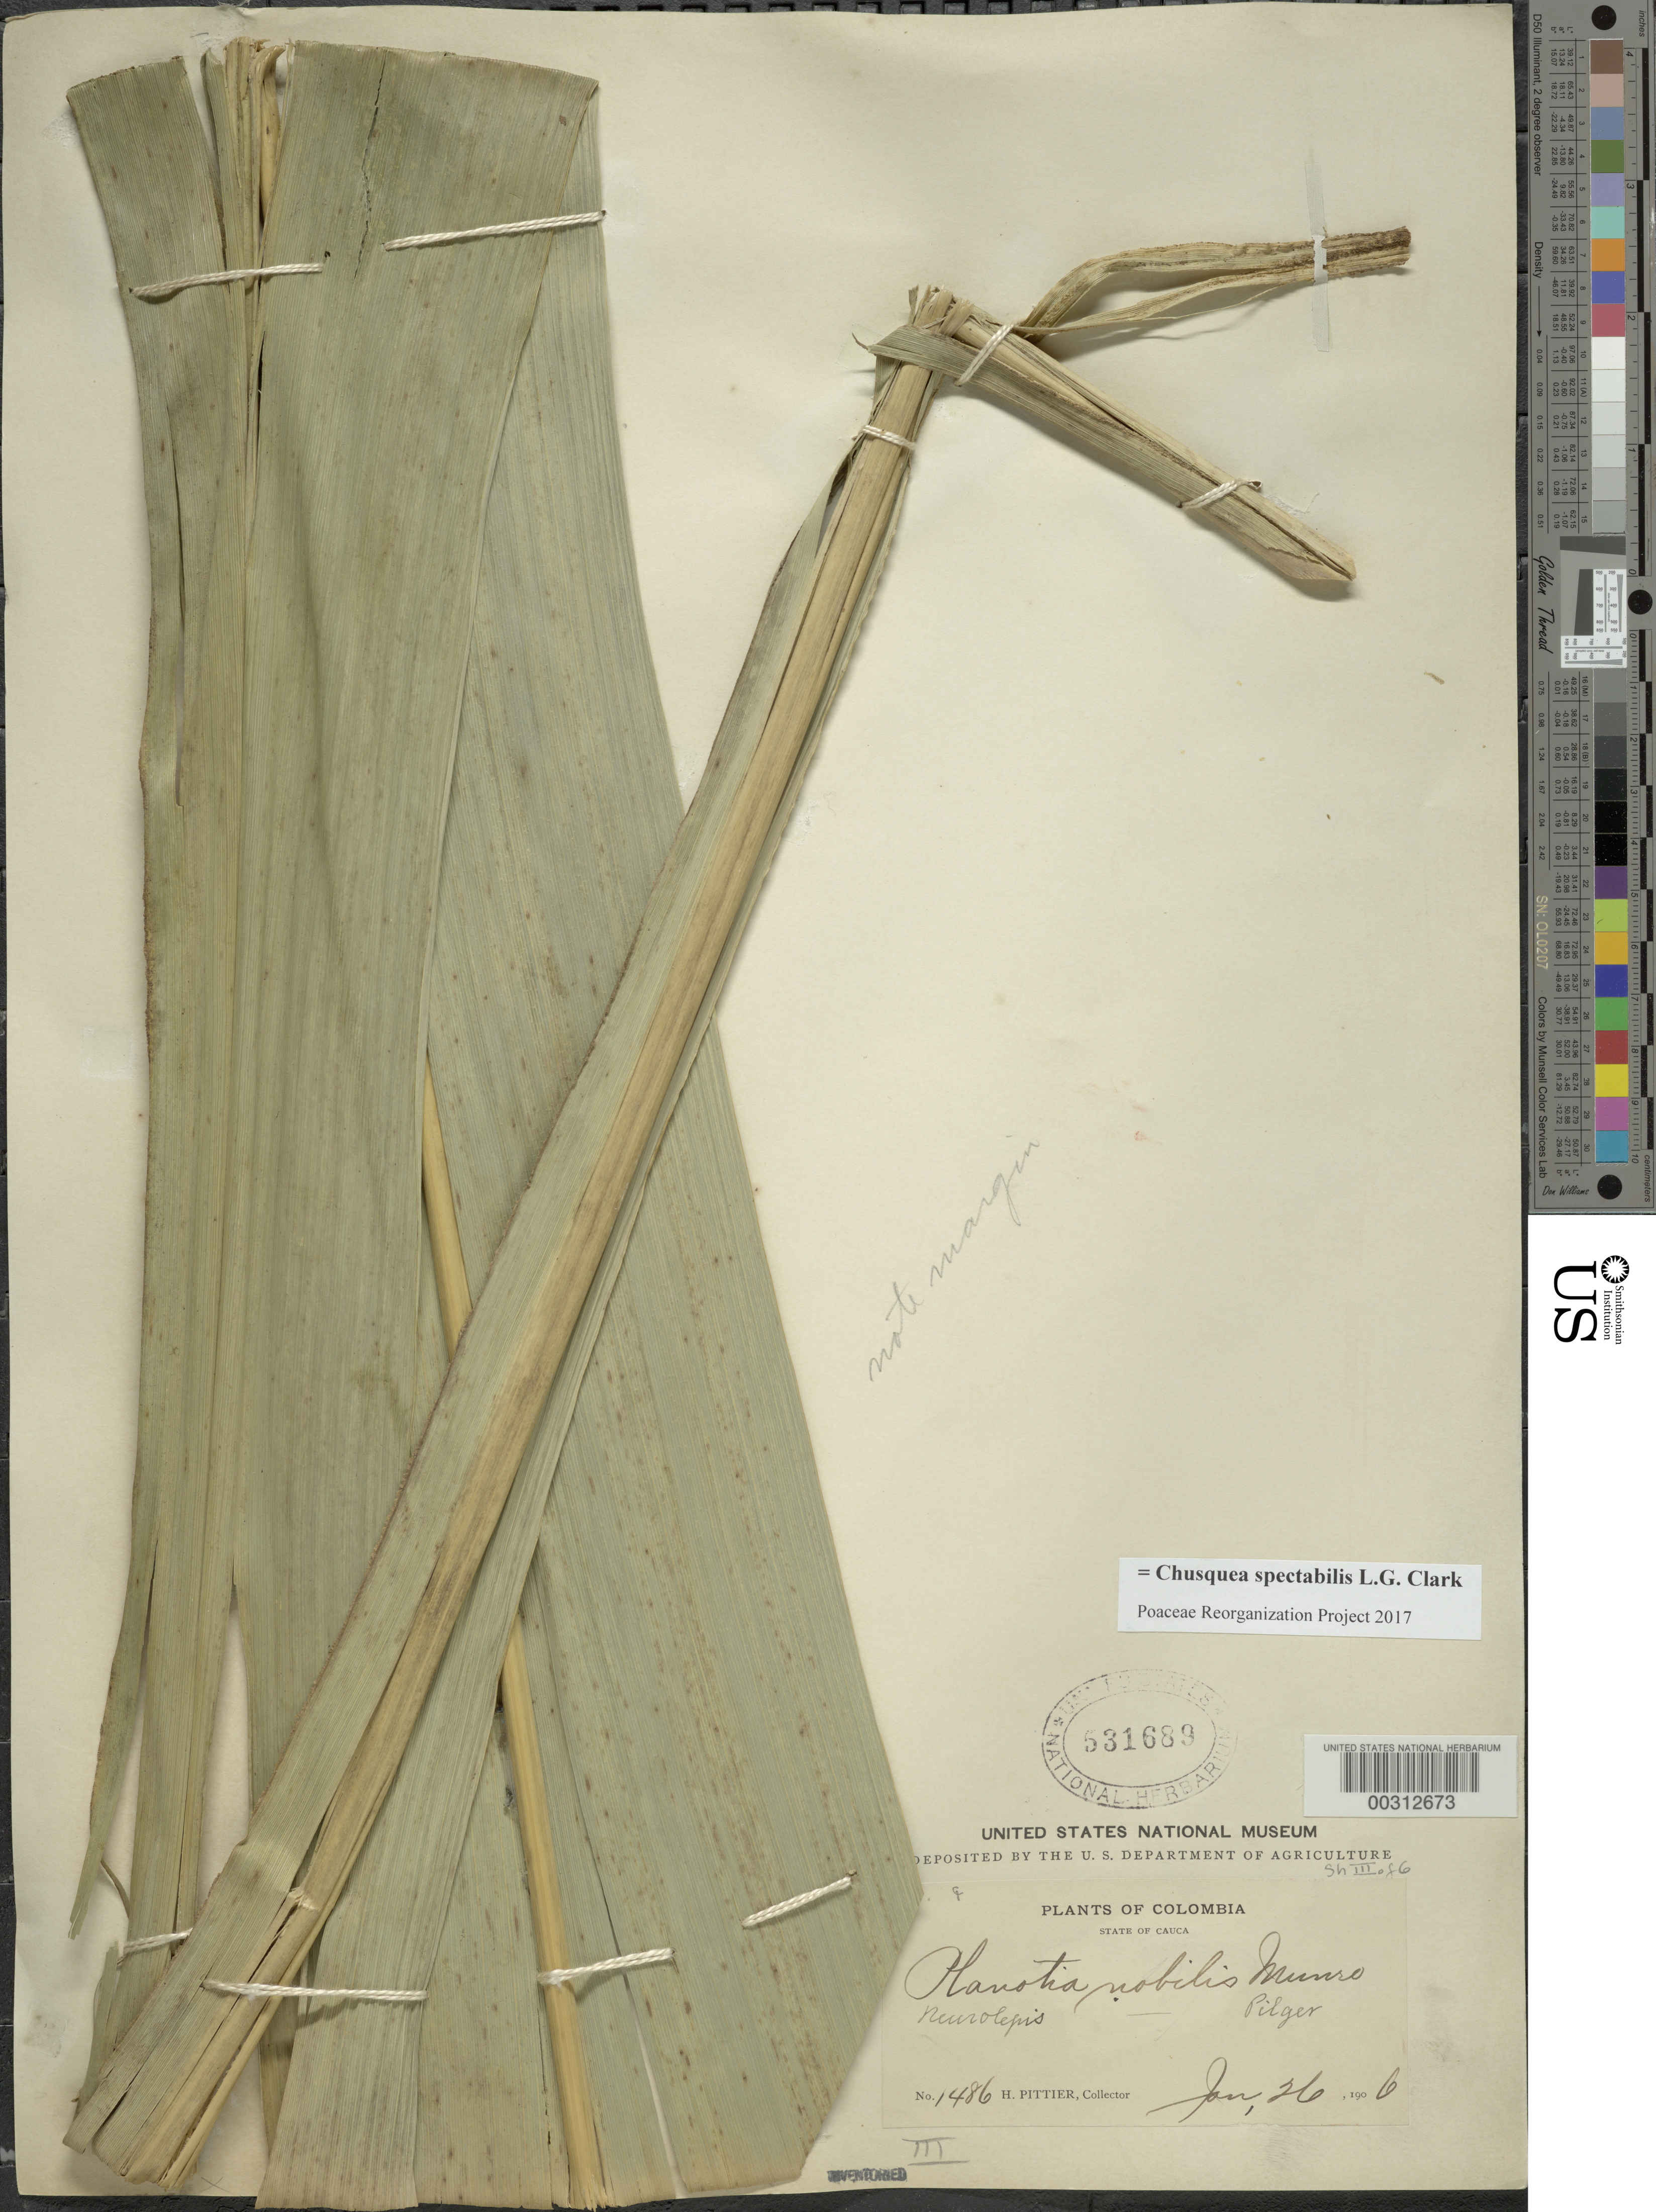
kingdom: Plantae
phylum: Tracheophyta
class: Liliopsida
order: Poales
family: Poaceae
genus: Chusquea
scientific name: Chusquea spectabilis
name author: L.G. Clark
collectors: H. F. Pittier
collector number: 1486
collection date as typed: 26 Jan 1906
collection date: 1906-01-26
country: Colombia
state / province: Cauca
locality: Rio Paez Valley, near R. Flautas. Tierra Adentro.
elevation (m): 1900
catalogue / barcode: US 531689